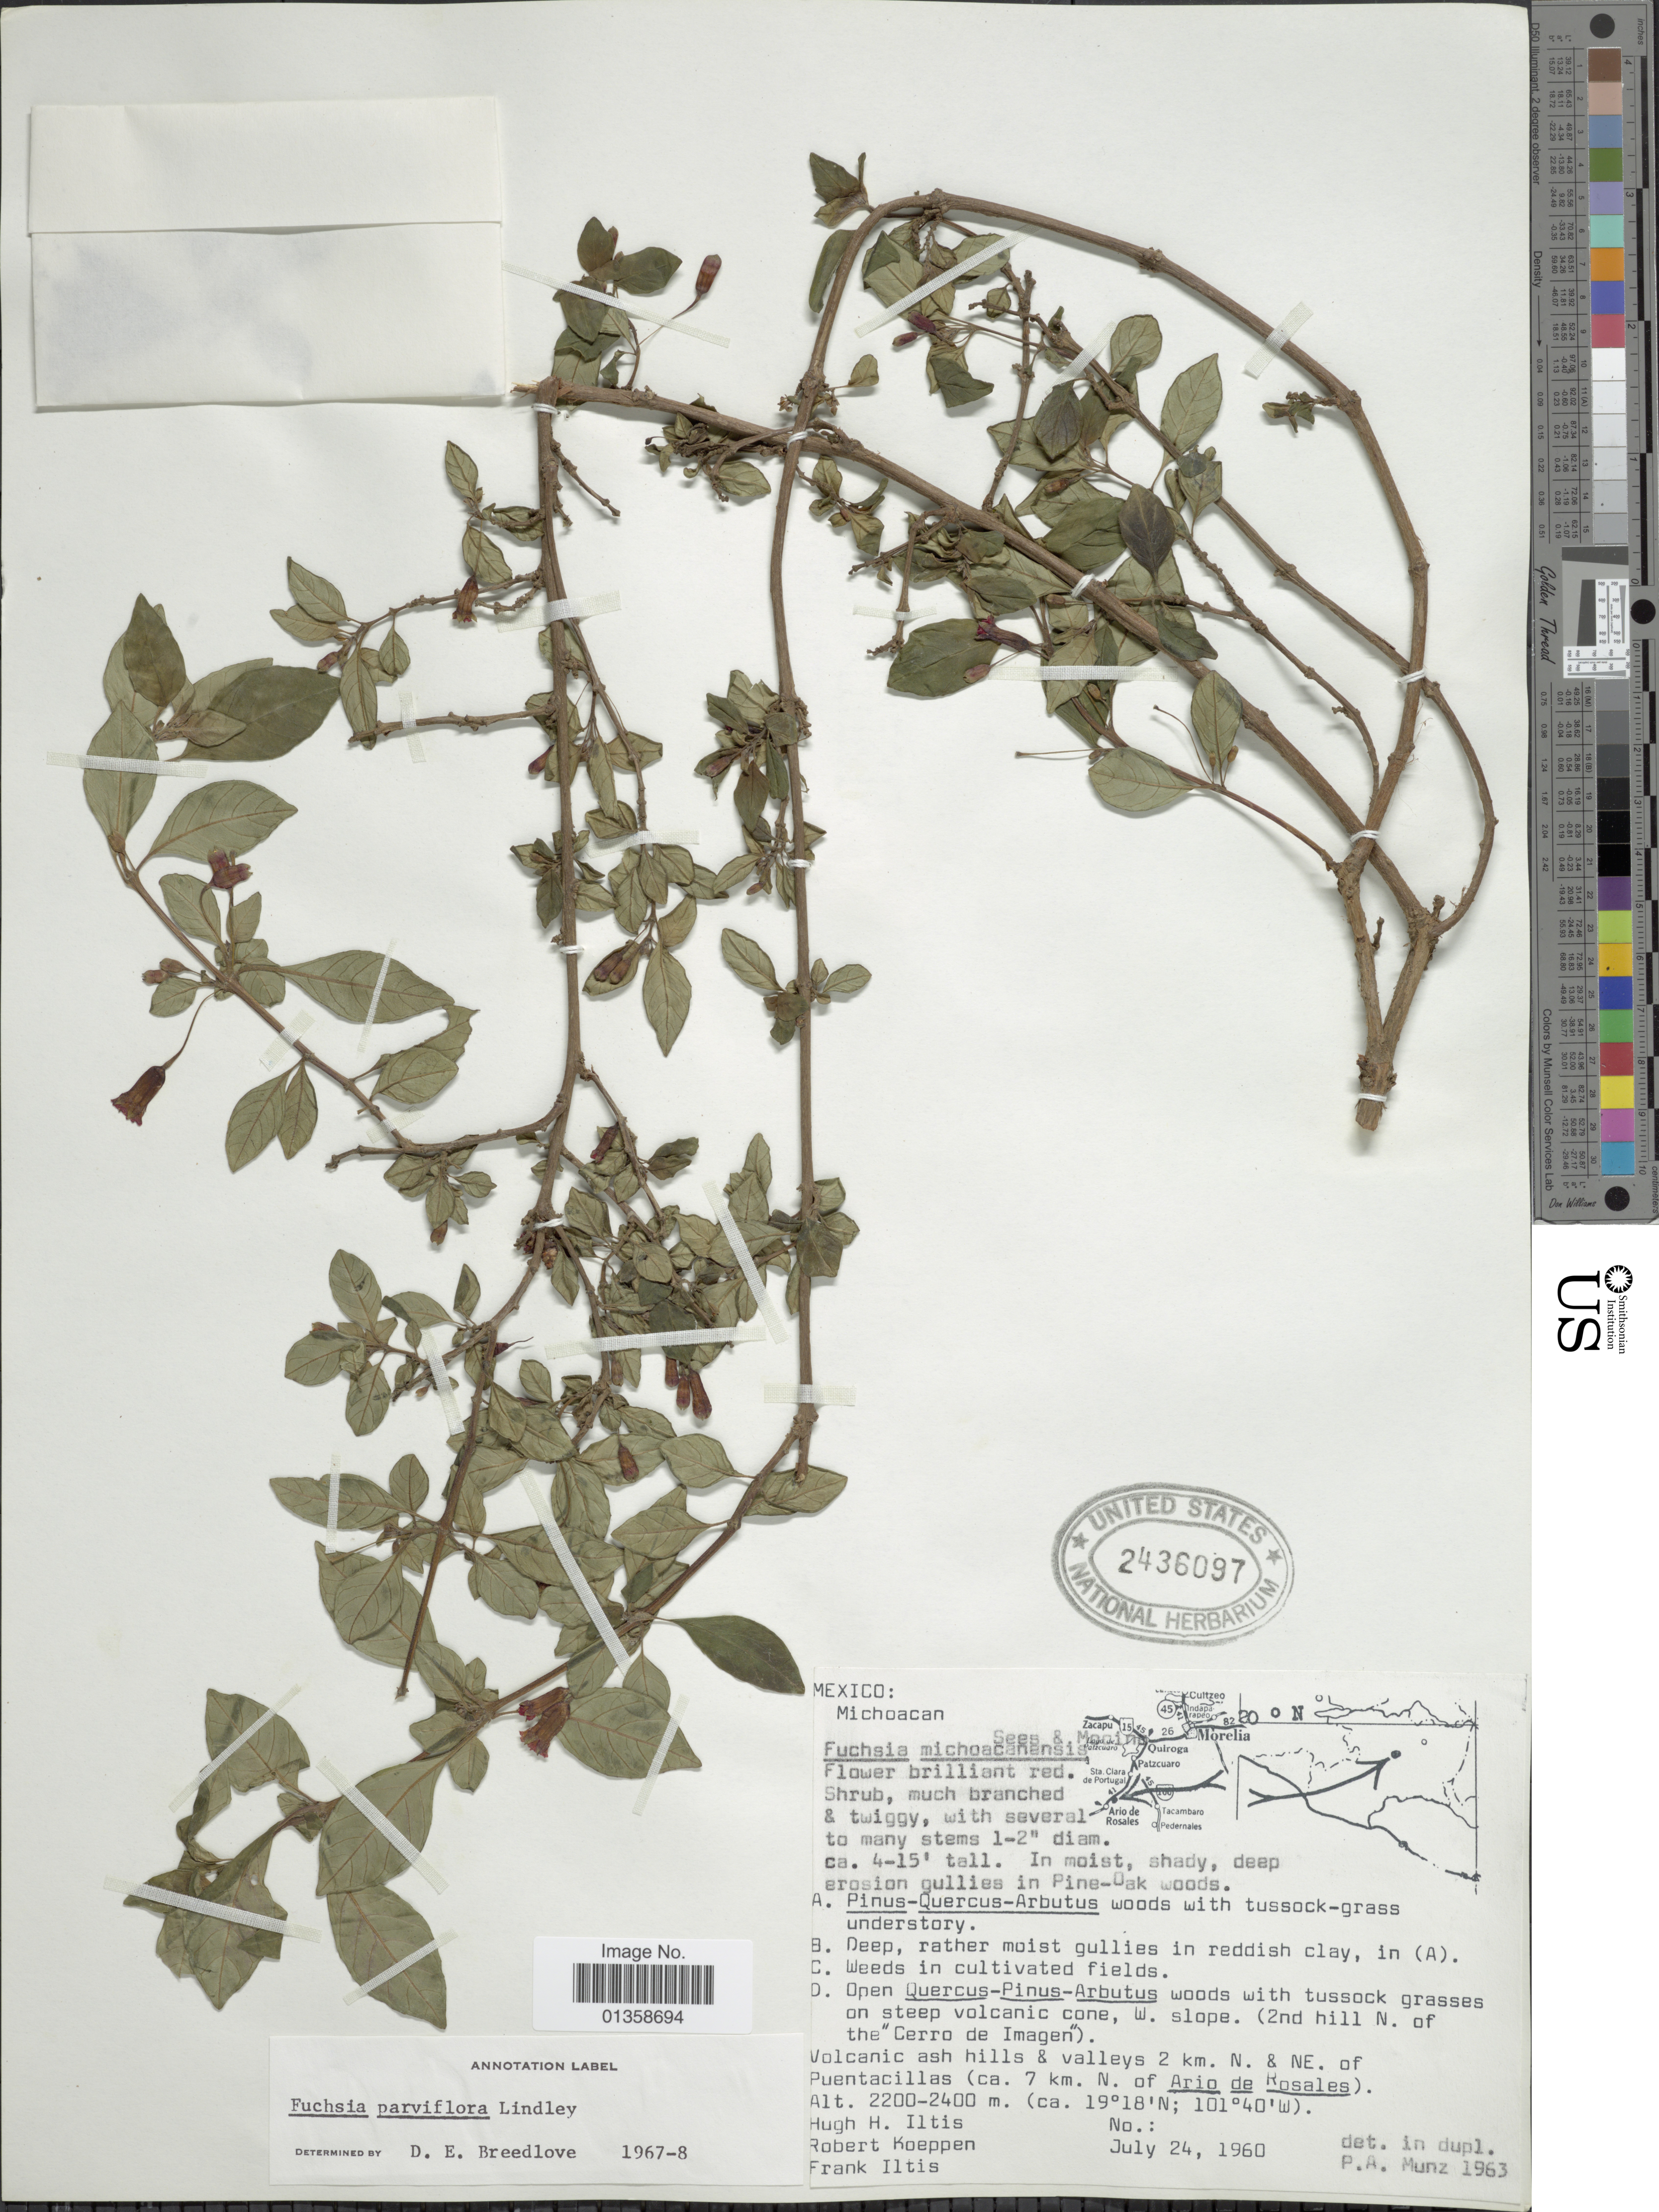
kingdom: Plantae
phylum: Tracheophyta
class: Magnoliopsida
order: Myrtales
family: Onagraceae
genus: Fuchsia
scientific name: Fuchsia cylindracea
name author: Lindl.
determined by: Wagner, W. L., (BOT), Smithsonian Institution - National Museum of Natural History (UNITED STATES)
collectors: H. H. Iltis, R. C. Koeppen & F. S. Iltis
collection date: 1960-07-24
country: Mexico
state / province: Michoacán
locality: Volcanic ash hills & valleys 2 km. N. & NE. of Puentacillas (ca. 7 km. N. of Ario de Rosales)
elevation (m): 2200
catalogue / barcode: US 2436097